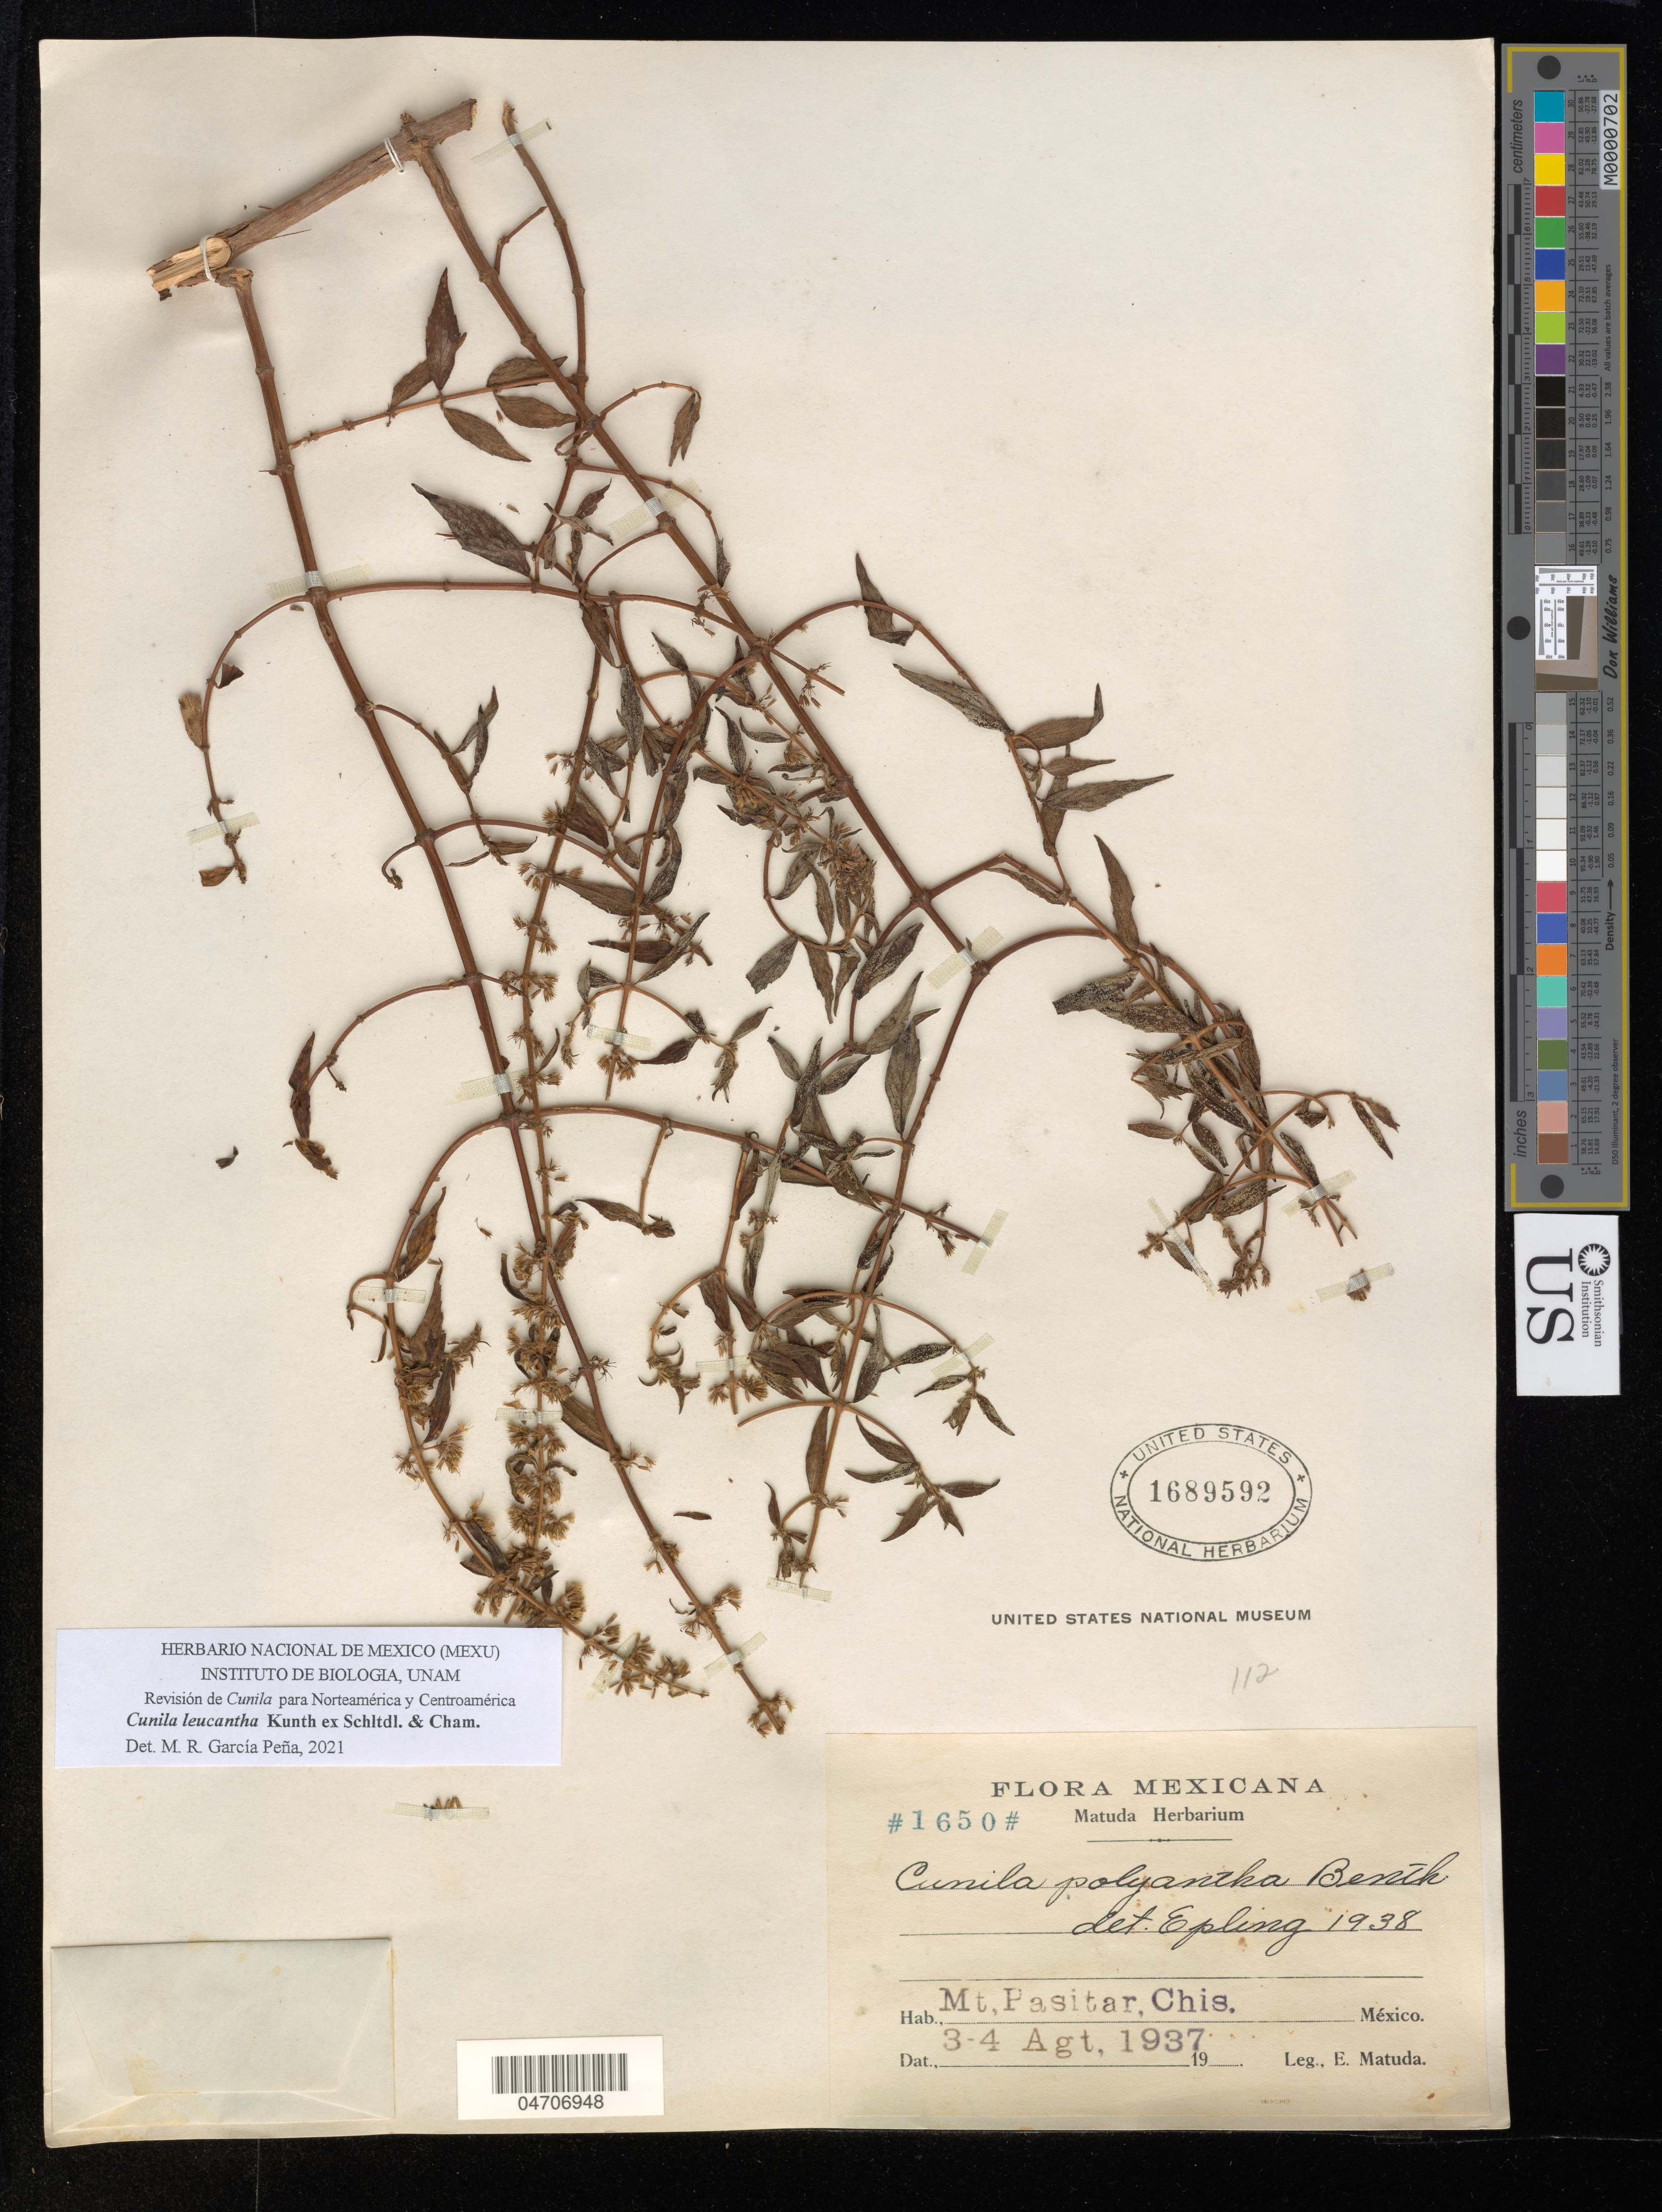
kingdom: Plantae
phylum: Tracheophyta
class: Magnoliopsida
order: Lamiales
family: Lamiaceae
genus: Cunila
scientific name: Cunila leucantha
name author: Kunth ex Schltdl. & Cham.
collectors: E. Matuda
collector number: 1650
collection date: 1937-08-03/1937-08-04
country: Mexico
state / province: Chiapas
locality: Mt, Pasitar.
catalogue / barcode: US 1689592